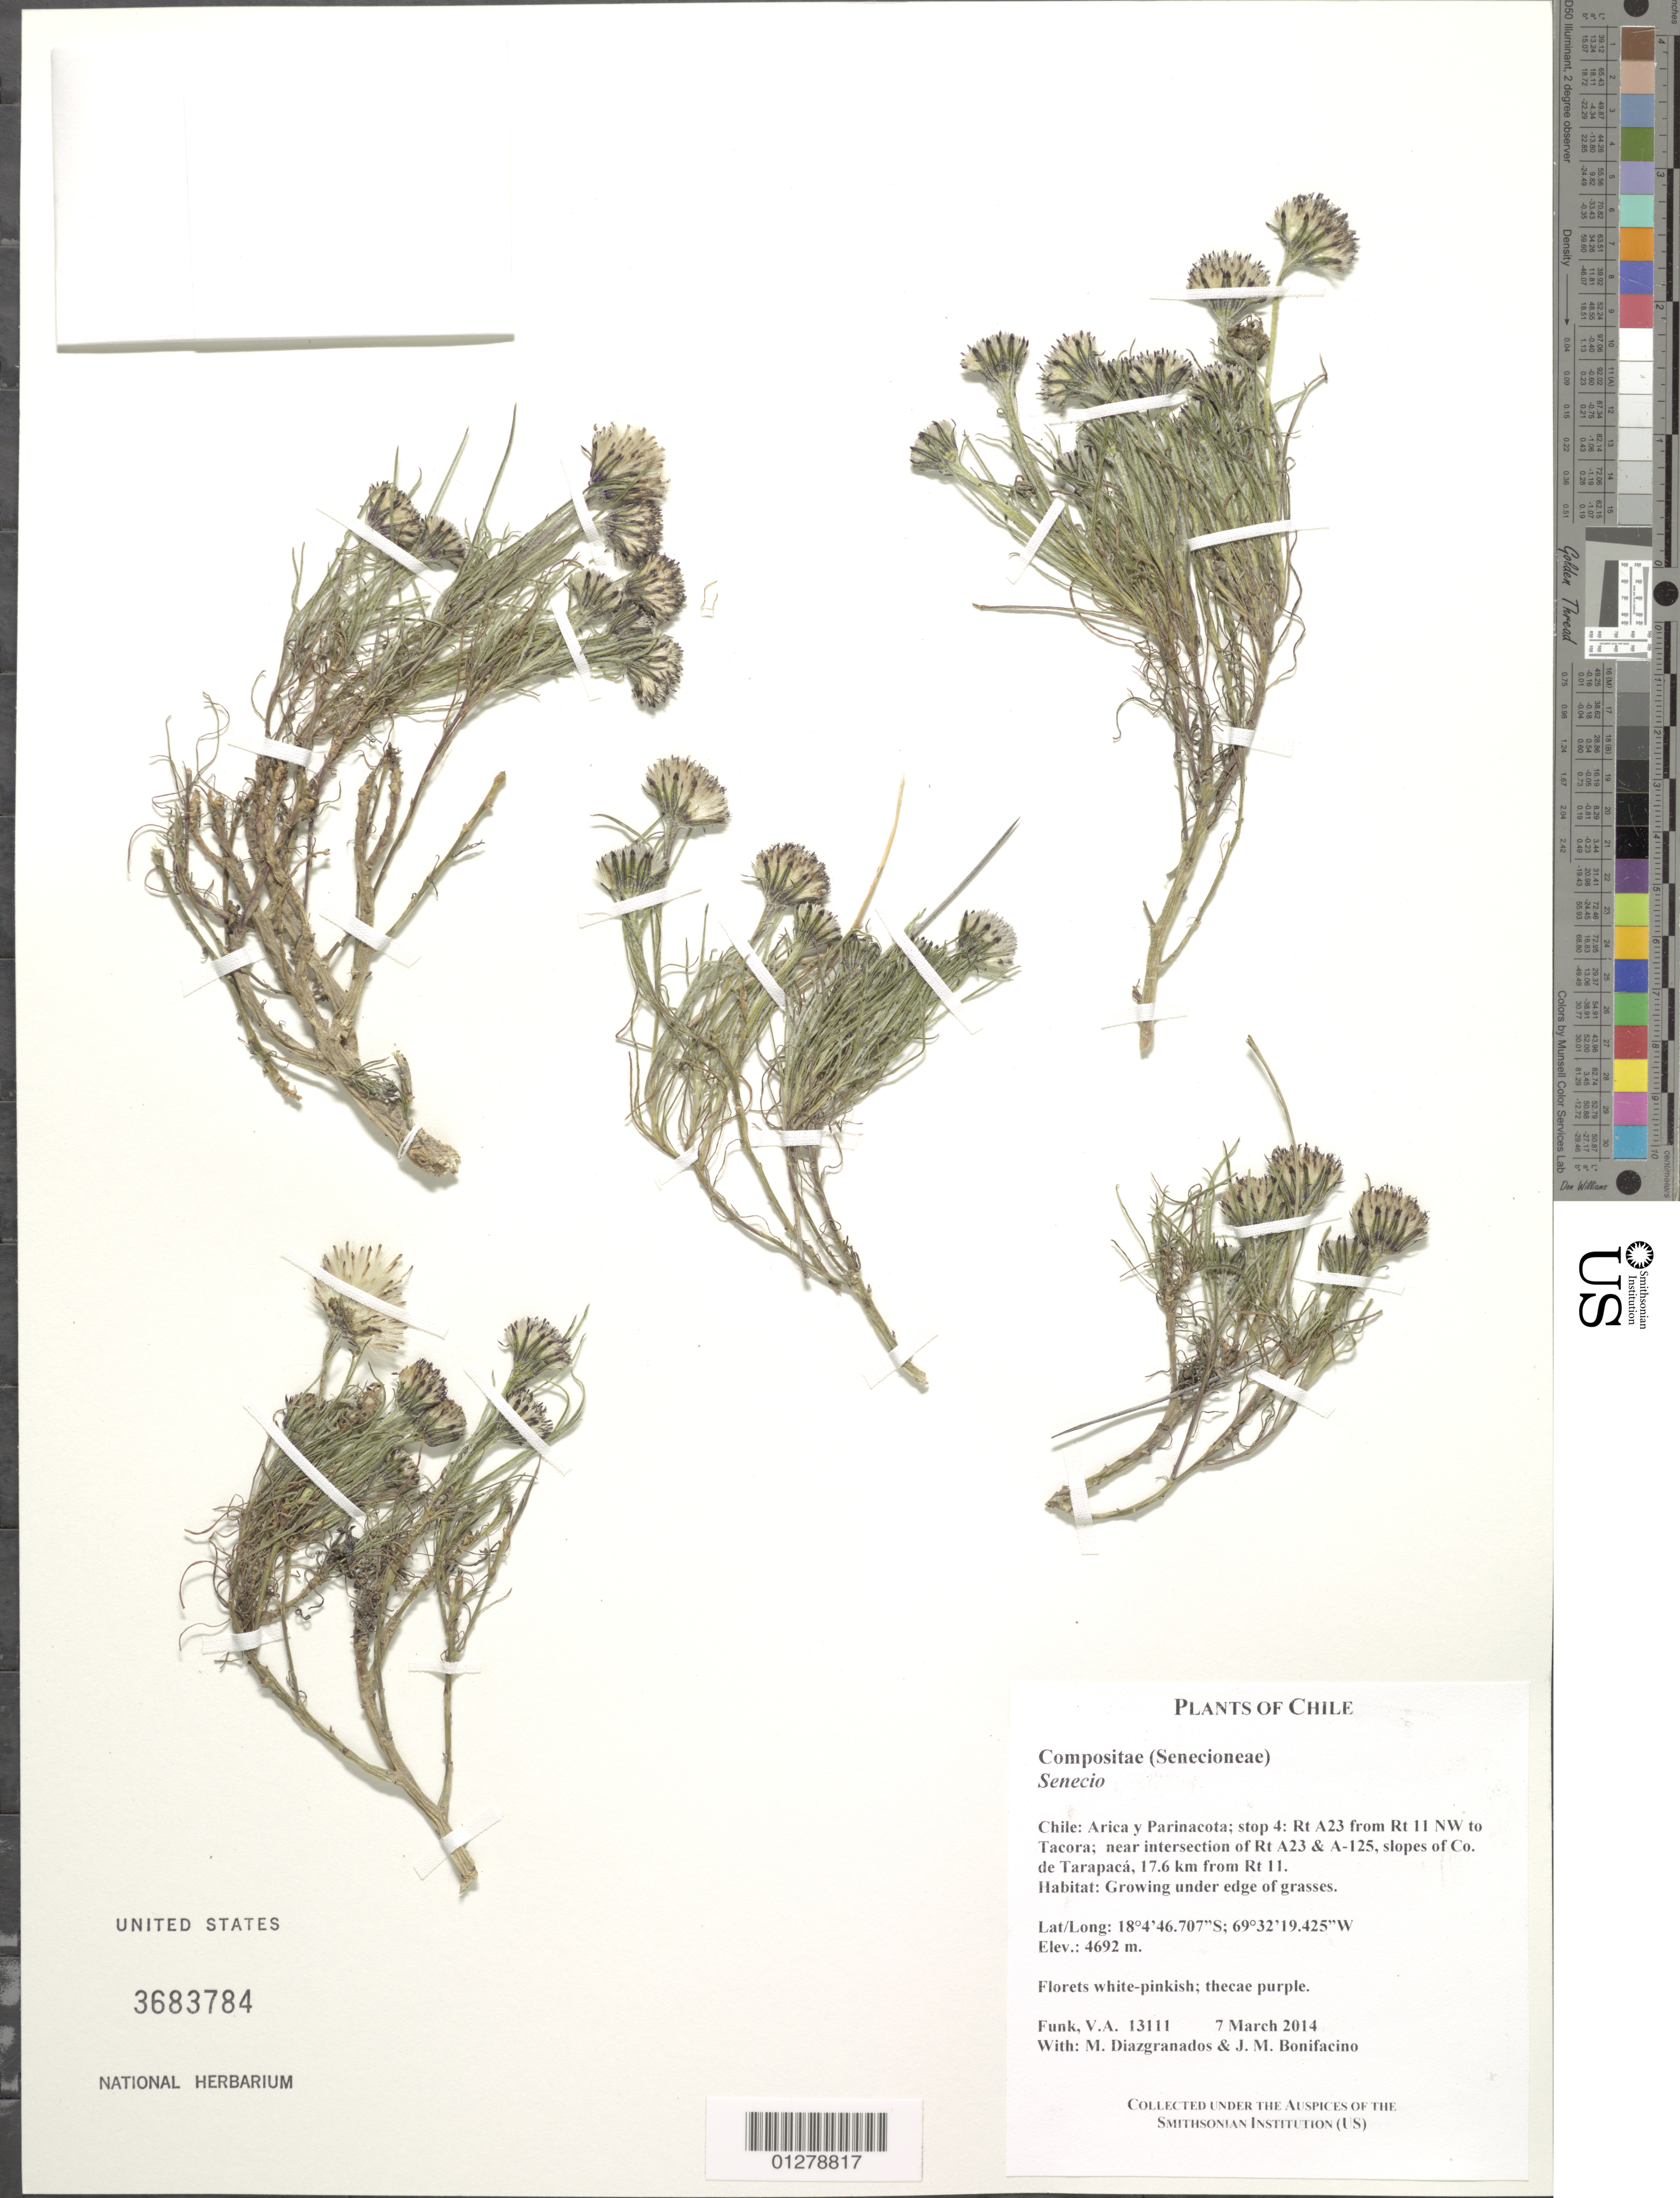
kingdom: Plantae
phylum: Tracheophyta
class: Magnoliopsida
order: Asterales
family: Asteraceae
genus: Senecio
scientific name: Senecio scorzonerifolius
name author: Meyen & Walp.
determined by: Calvo, Joel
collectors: V. Funk, M. Diazgranados C. & M. Bonifacino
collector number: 13111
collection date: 2014-03-07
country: Chile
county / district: Arica & Parinacota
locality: Rt. A23 from Rt 11 NW to Tacora; near intersection of Rt A23 & A-125, clopes of Co. de Tarapaca, 17.6 km from Rt 11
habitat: growing under edge of grasses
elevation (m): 4692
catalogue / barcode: US 3683784